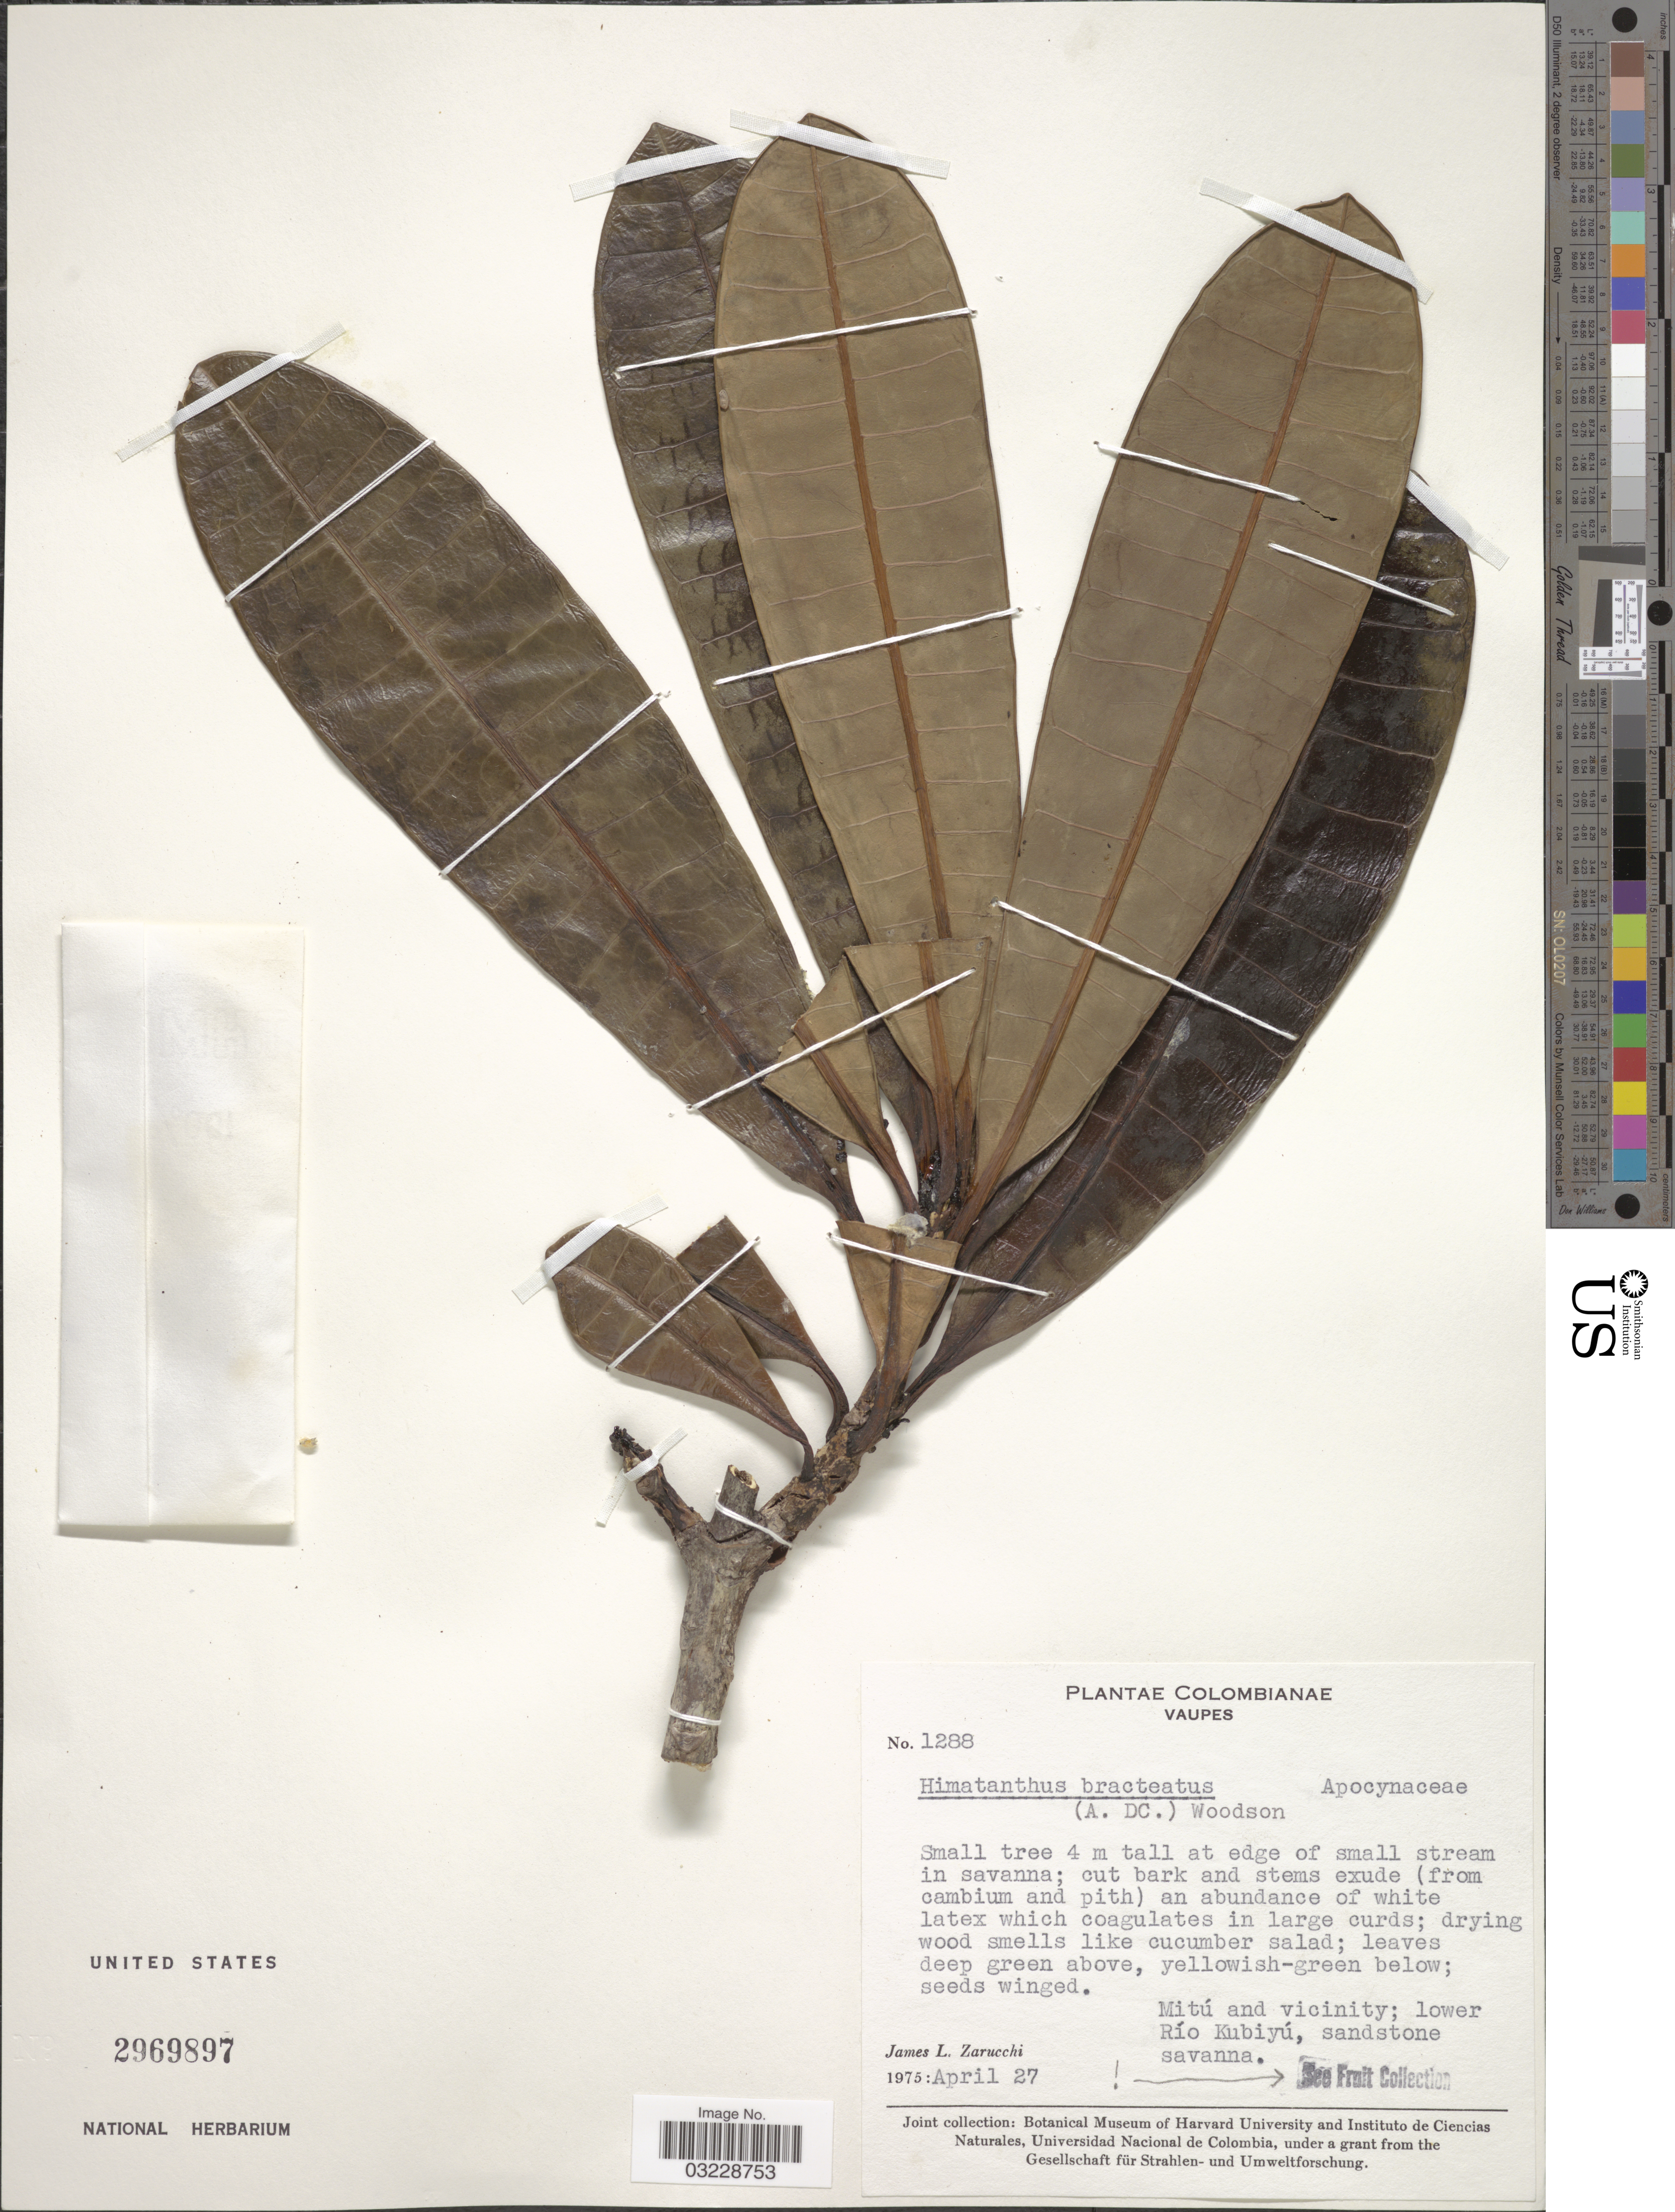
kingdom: Plantae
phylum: Tracheophyta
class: Magnoliopsida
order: Gentianales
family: Apocynaceae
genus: Himatanthus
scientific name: Himatanthus bracteatus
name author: (A. DC.) Woodson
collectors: J. L. Zarucchi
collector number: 1288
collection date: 1975-04-27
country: Colombia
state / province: Vaupés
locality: Mitú and vicinity; lower Río Kubiyú.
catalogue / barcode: US 2969897